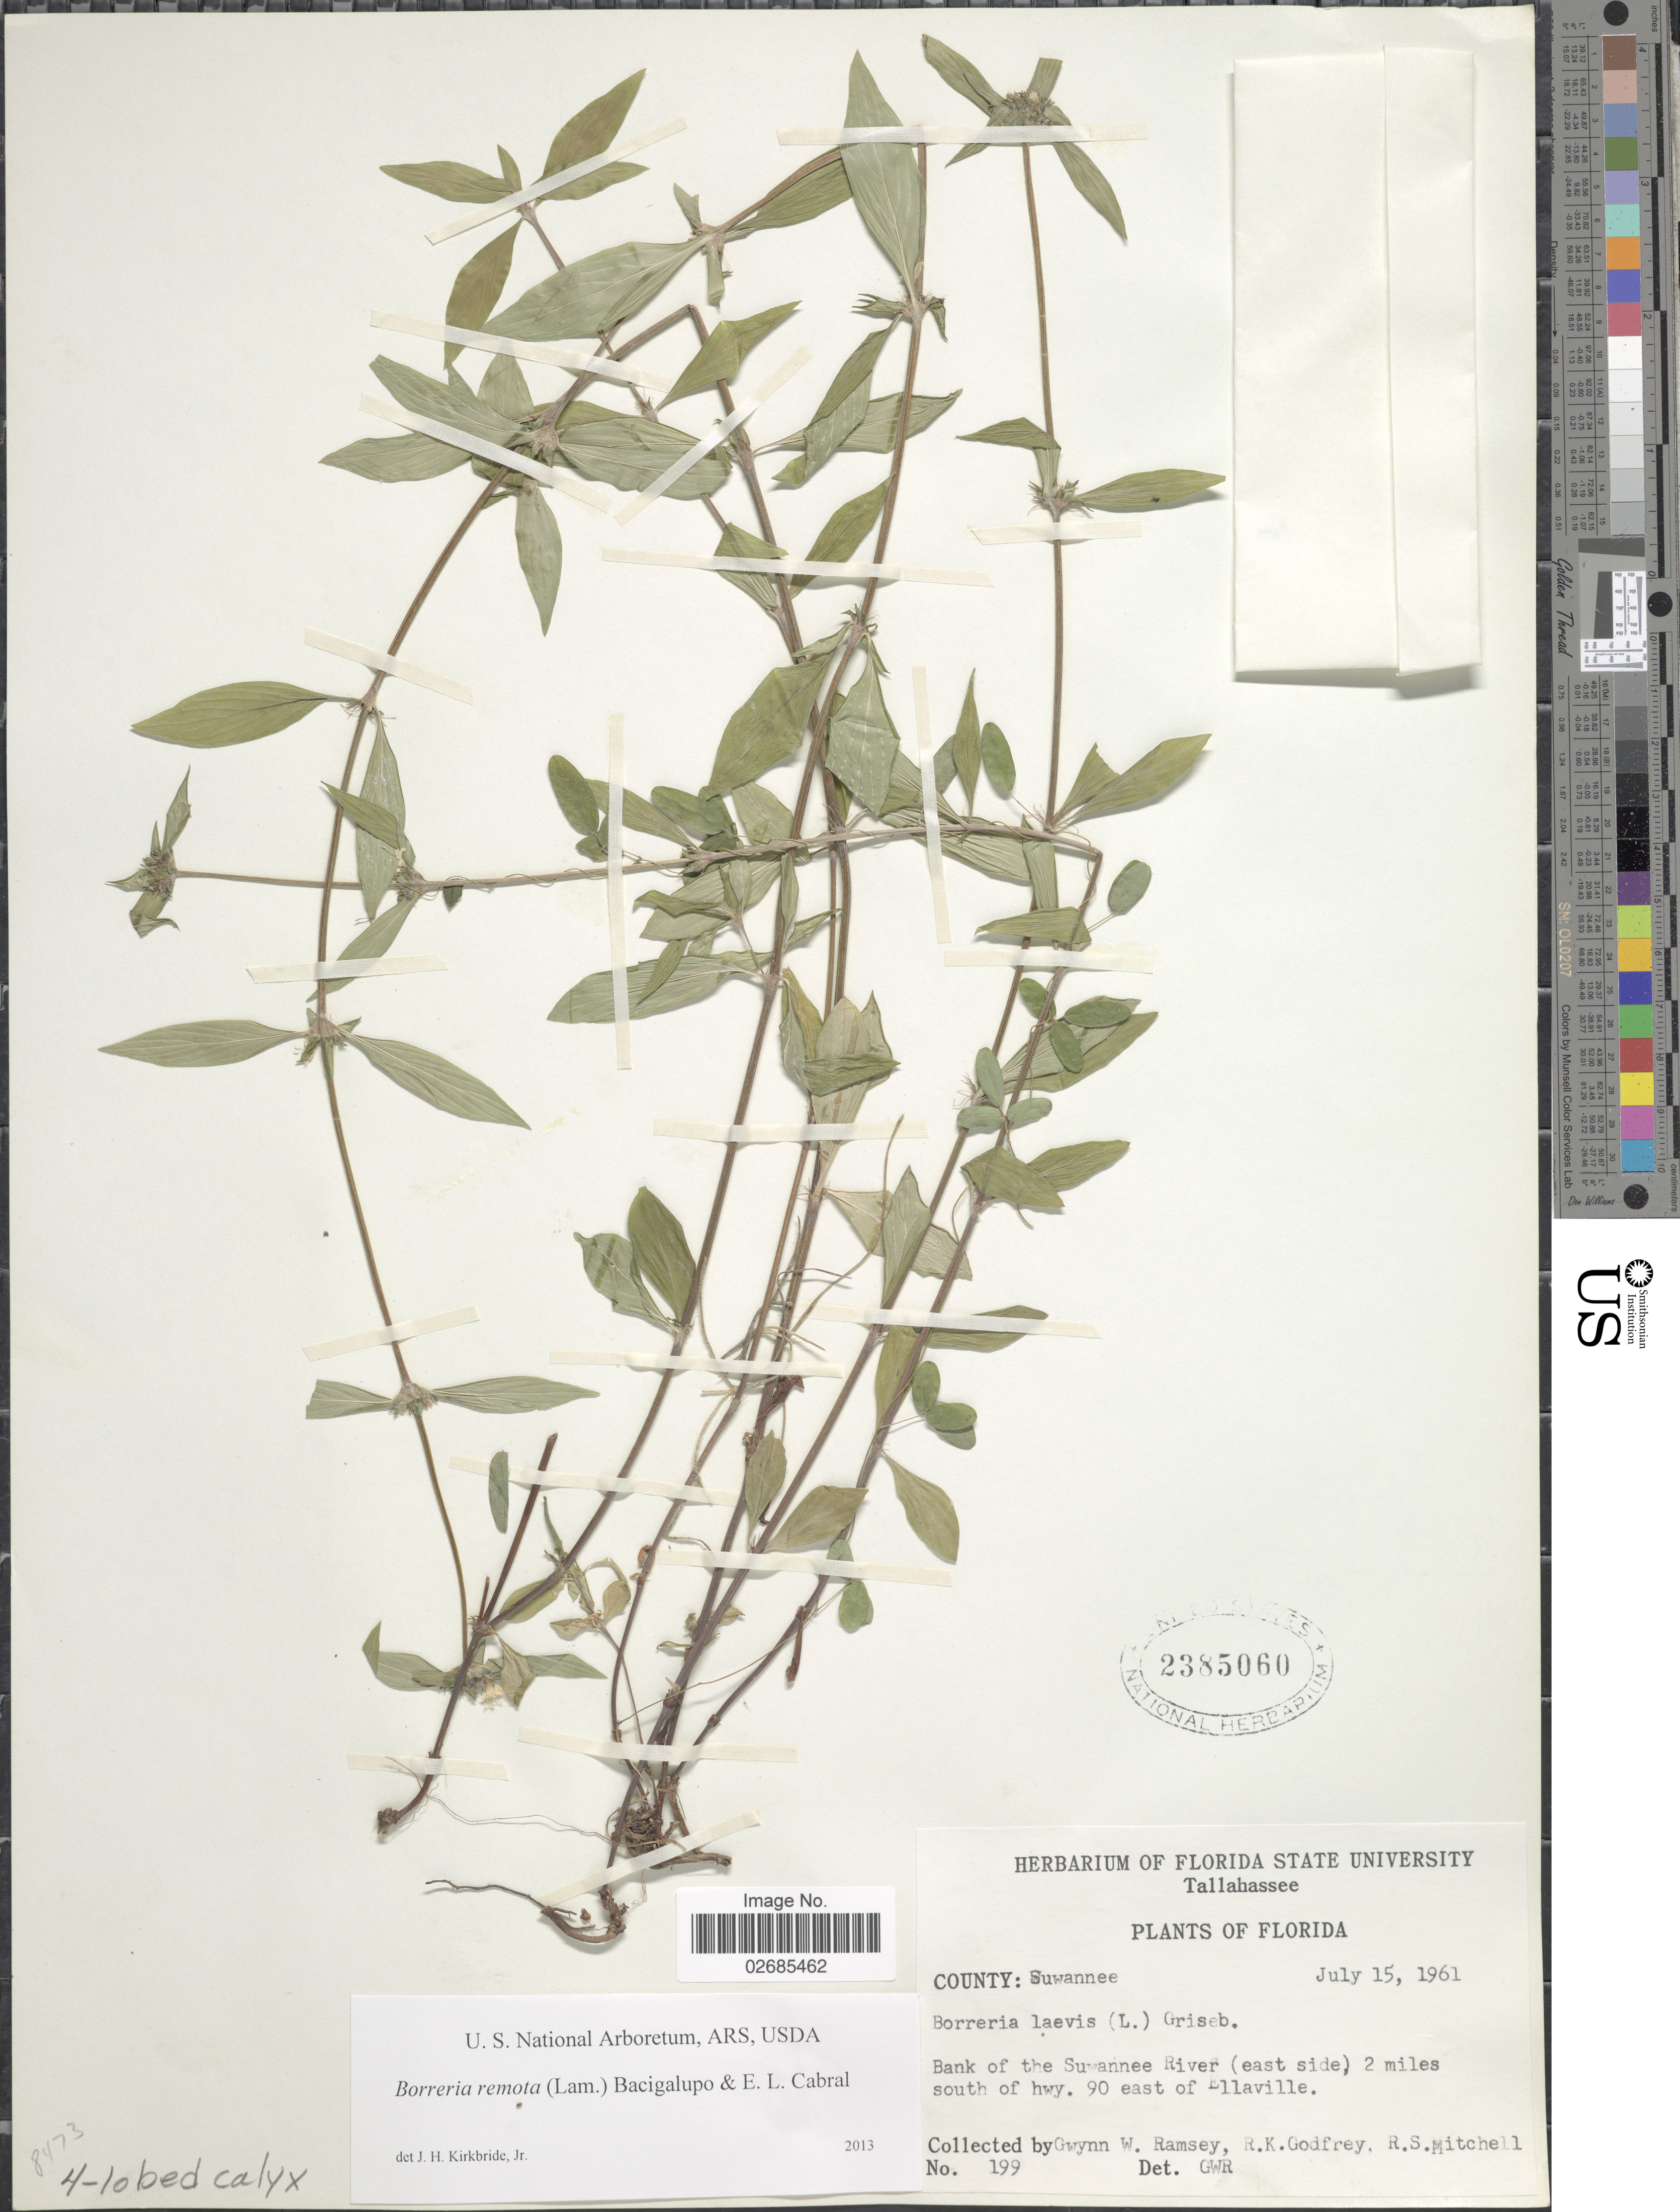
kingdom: Plantae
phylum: Tracheophyta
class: Magnoliopsida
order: Gentianales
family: Rubiaceae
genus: Borreria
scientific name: Borreria remota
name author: (Lam.) Bacigalupo & E.L. Cabral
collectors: G. Ramsey, R. K. Godfrey & R. S. Mitchell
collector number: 199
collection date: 1961-07-15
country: United States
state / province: Florida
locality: County: Suwannee. Bank of the Suwannee River (east side), 2 miles south of hwy. 90 east of Ellaville.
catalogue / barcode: US 2385060